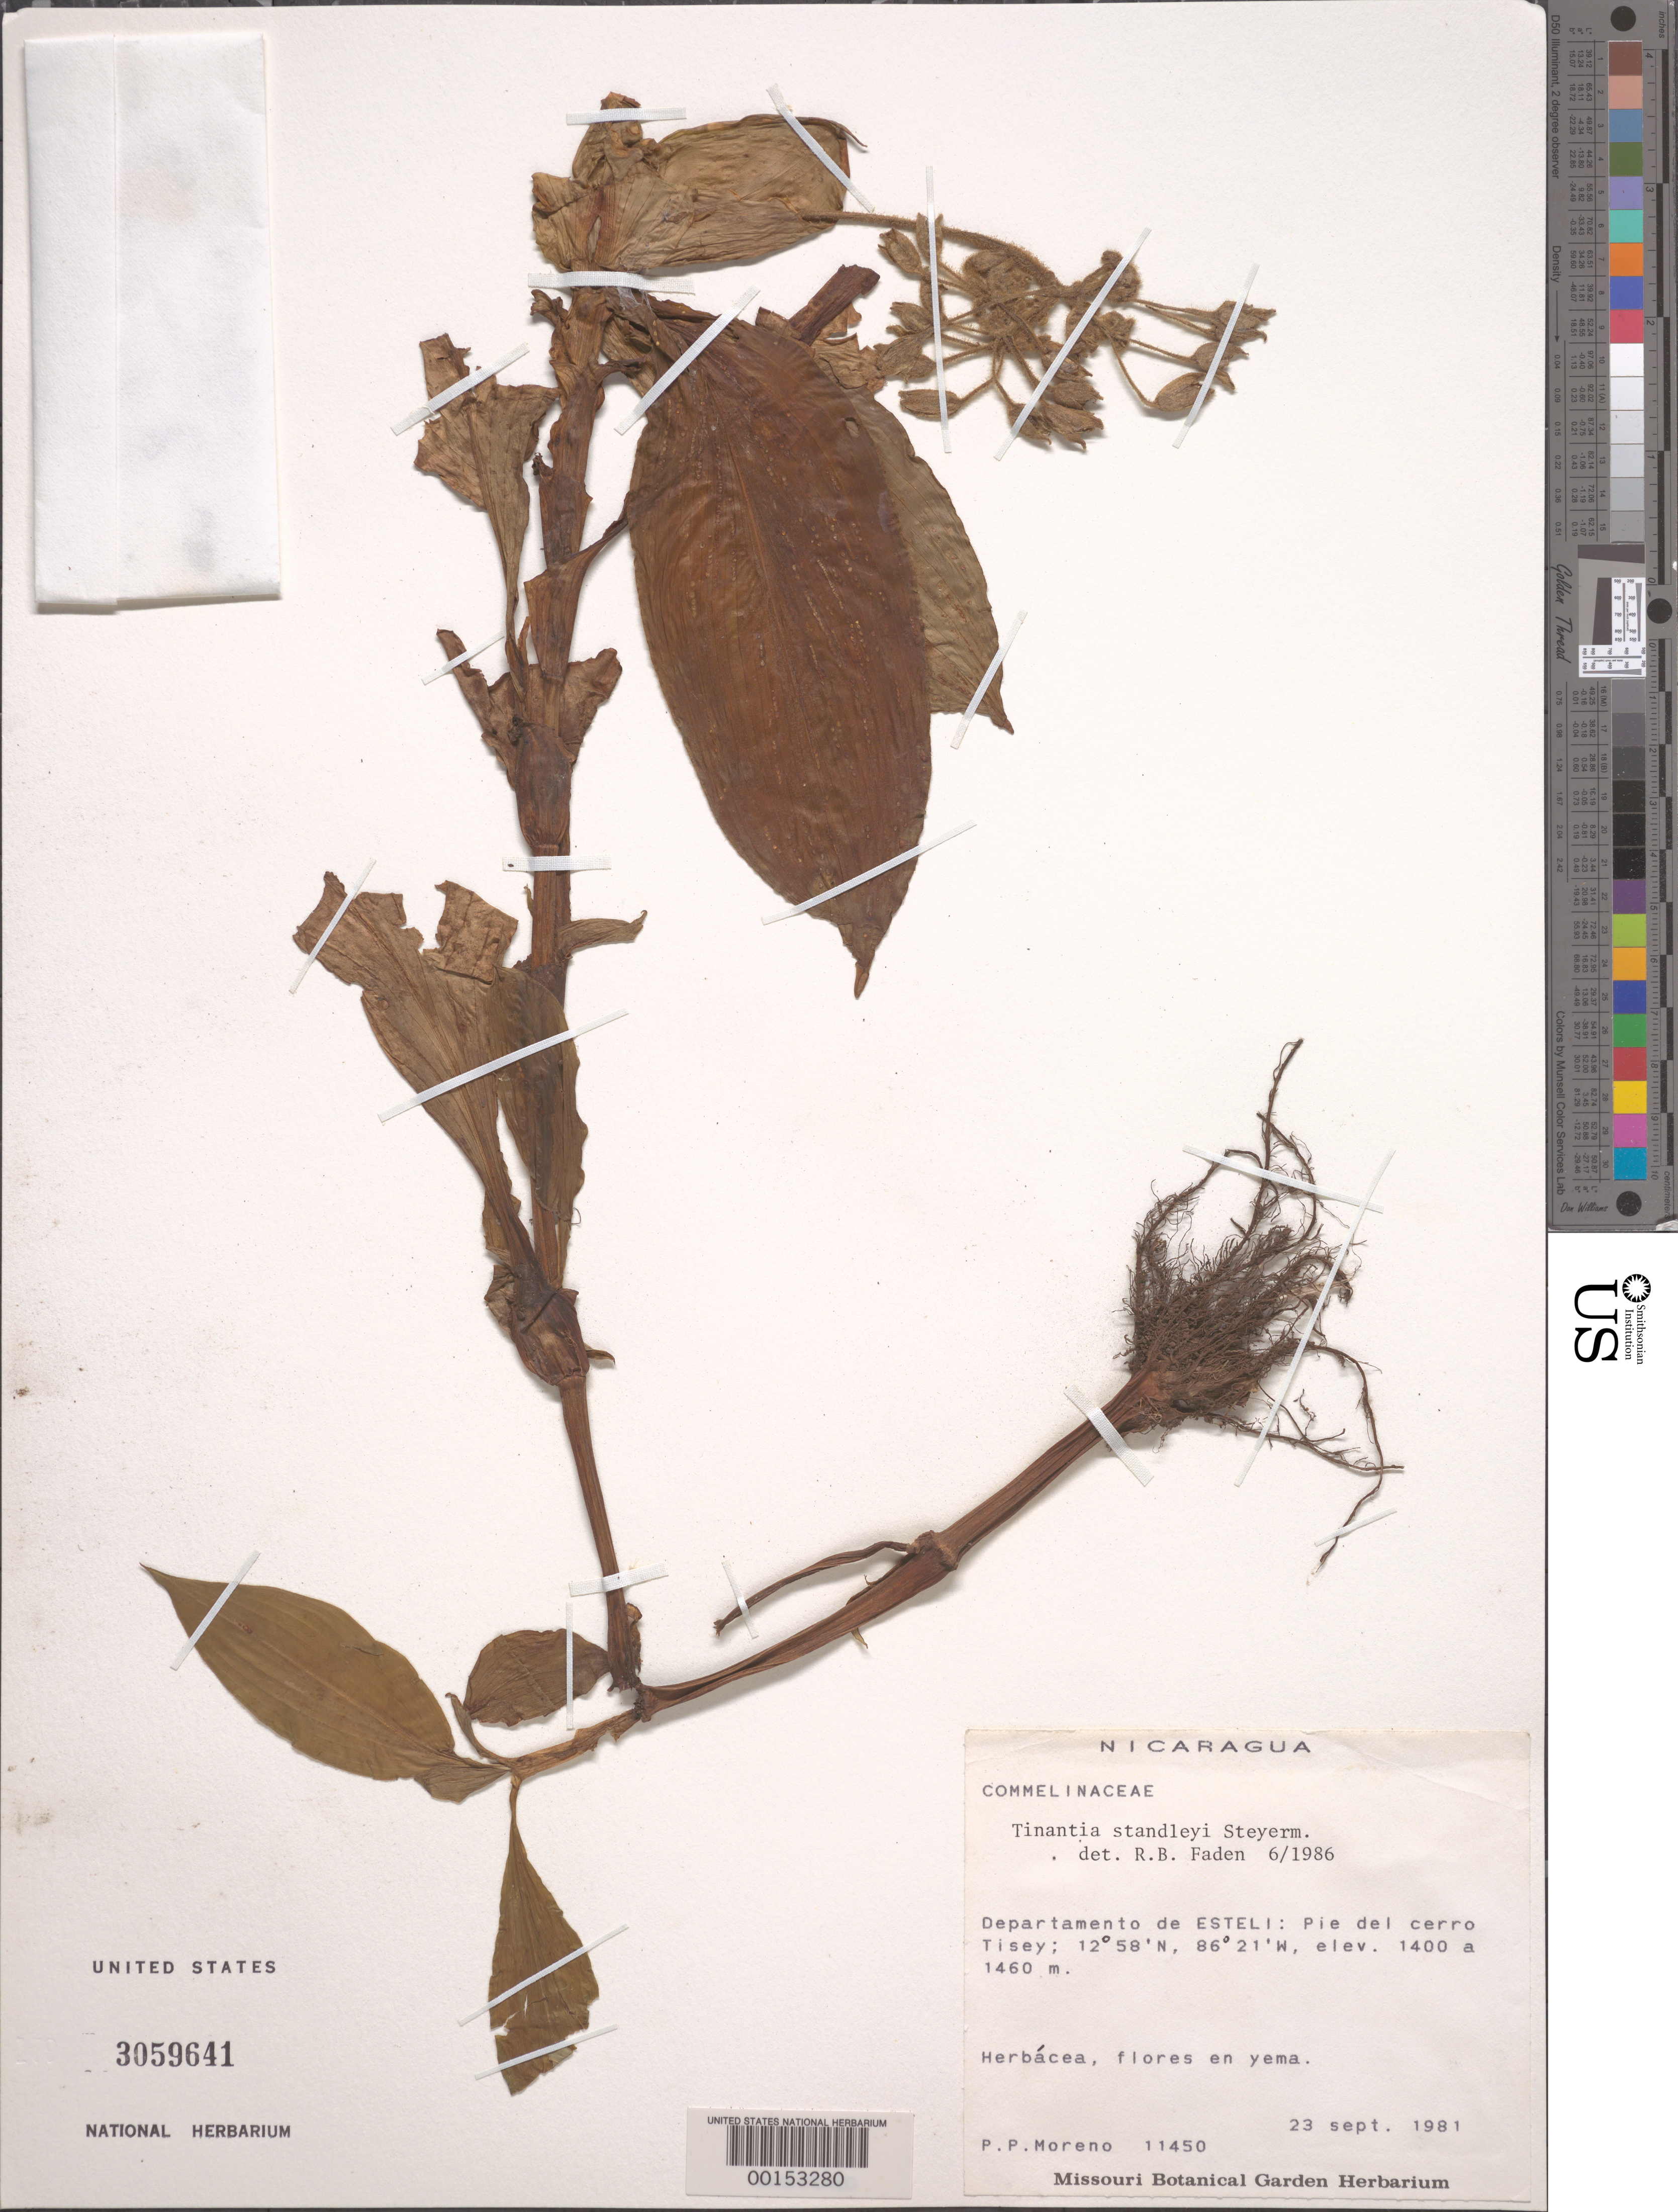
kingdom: Plantae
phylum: Tracheophyta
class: Liliopsida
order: Commelinales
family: Commelinaceae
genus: Tinantia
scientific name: Tinantia standleyi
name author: Steyerm.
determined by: Faden, Robert B., (US), Smithsonian Institution - National Museum of Natural History (UNITED STATES)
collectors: P. Moreno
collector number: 11450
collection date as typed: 23 Sep 1981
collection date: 1981-09-23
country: Nicaragua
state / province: Estelí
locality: Pie del cerro tisey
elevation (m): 1400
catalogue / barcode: US 3059641